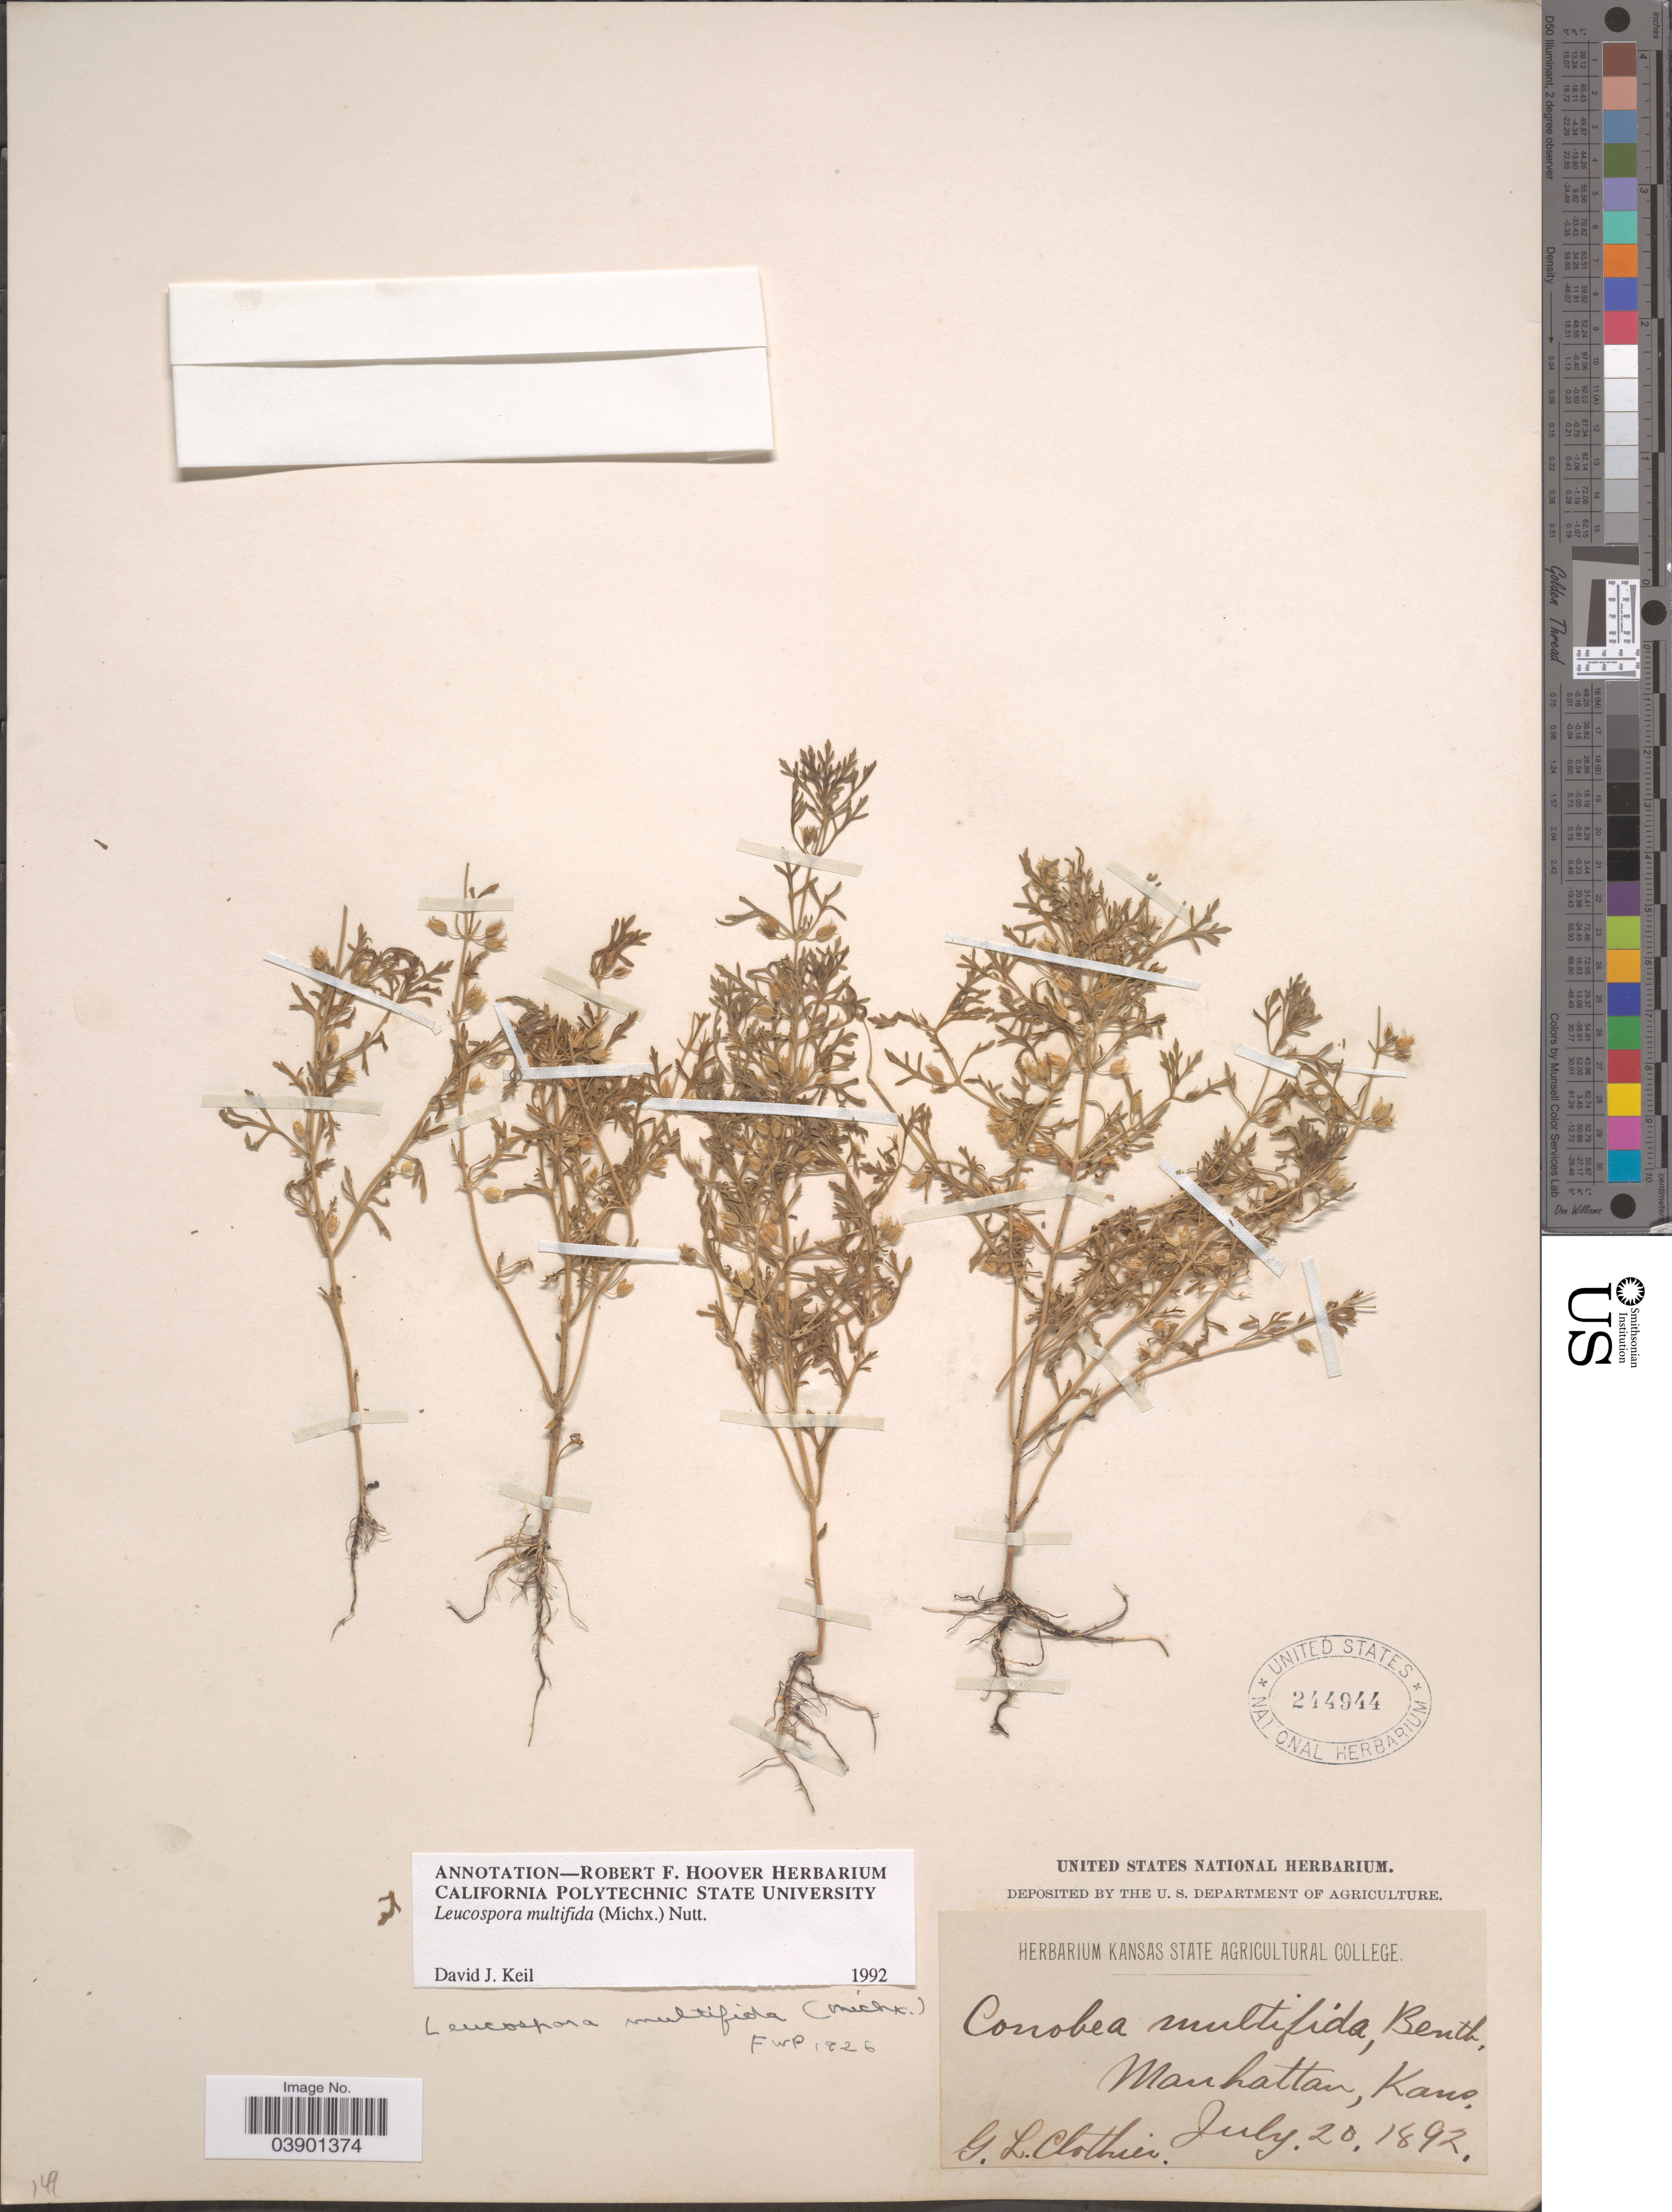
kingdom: Plantae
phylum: Tracheophyta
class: Magnoliopsida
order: Lamiales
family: Plantaginaceae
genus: Leucospora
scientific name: Leucospora multifida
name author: (Michx.) Nutt.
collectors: G. Clothier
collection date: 1892-07-20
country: United States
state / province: Kansas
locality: Manhattan.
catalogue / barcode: US 244944